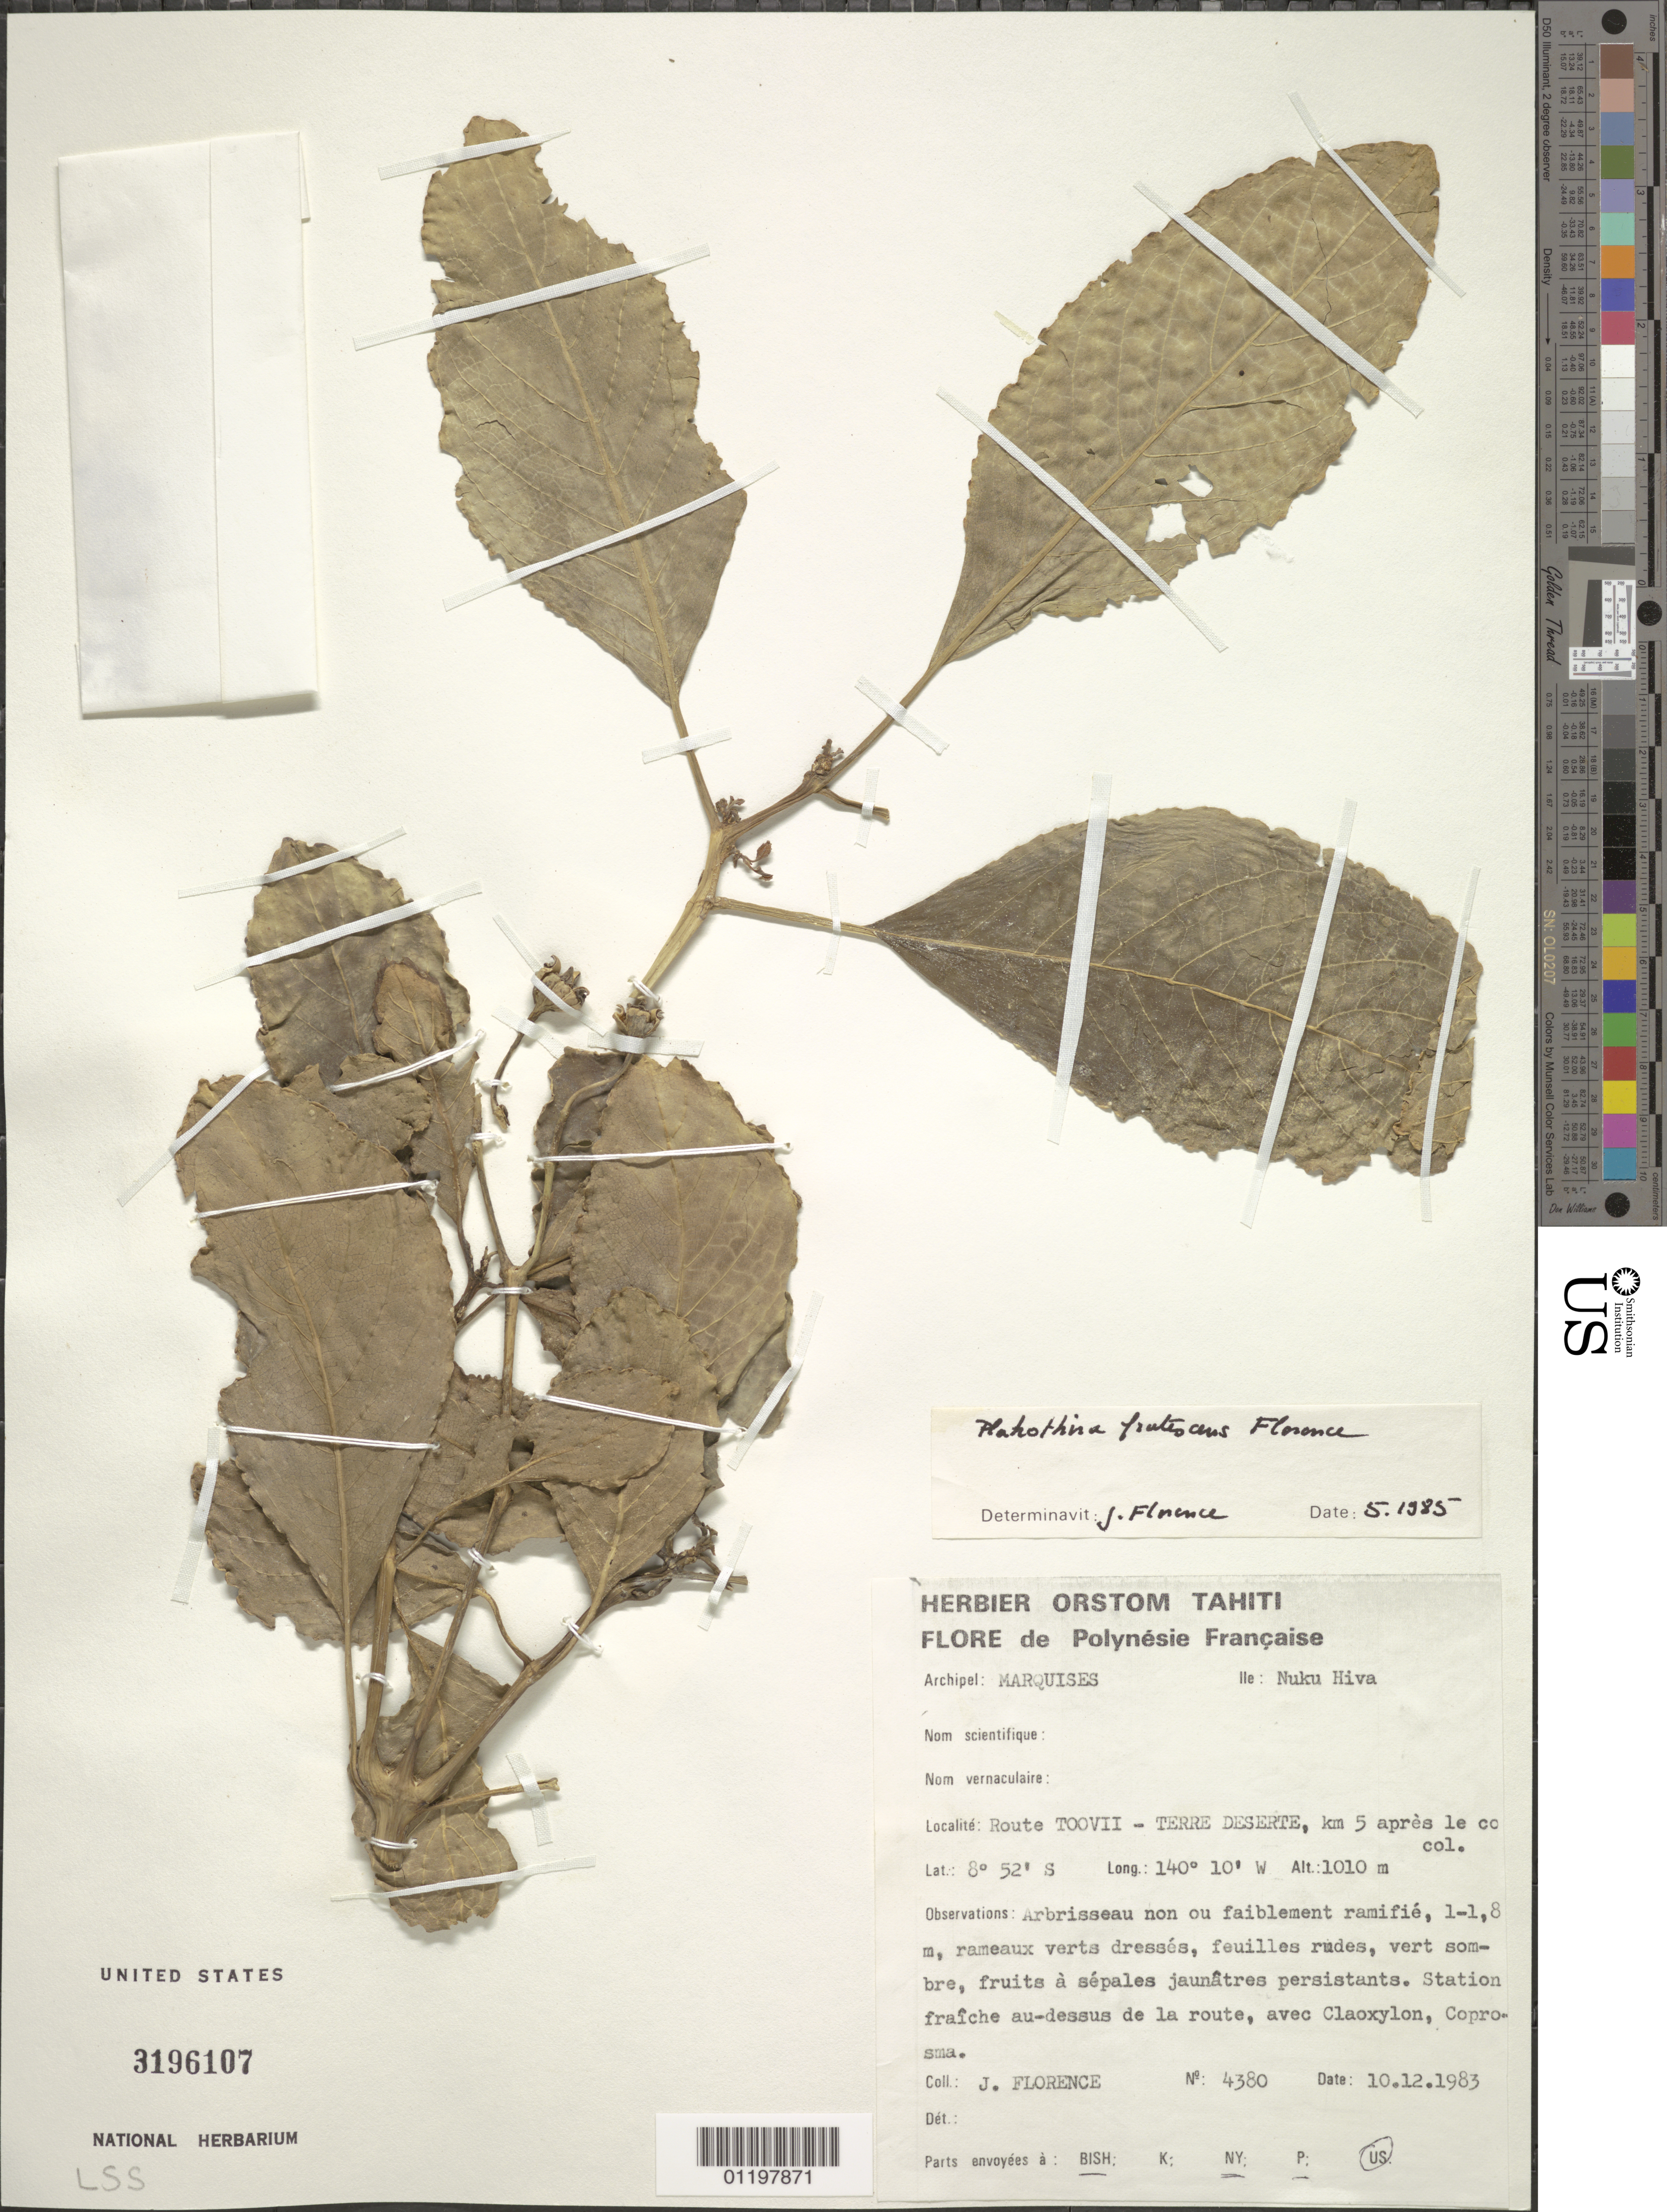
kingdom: Plantae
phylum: Tracheophyta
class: Magnoliopsida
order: Cornales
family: Loasaceae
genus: Plakothira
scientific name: Plakothira frutescens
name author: J. Florence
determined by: Wagner, W. L., (BOT), Smithsonian Institution - National Museum of Natural History (UNITED STATES)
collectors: J. Florence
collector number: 4380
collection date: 1983-12-10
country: French Polynesia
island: Nuku Hiva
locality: route Toovii-Terre Deserte, km 5 après le col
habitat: Station fraîche au-dessus de la route, avec Claoxylon, Coprosma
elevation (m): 1010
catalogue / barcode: US 3196107